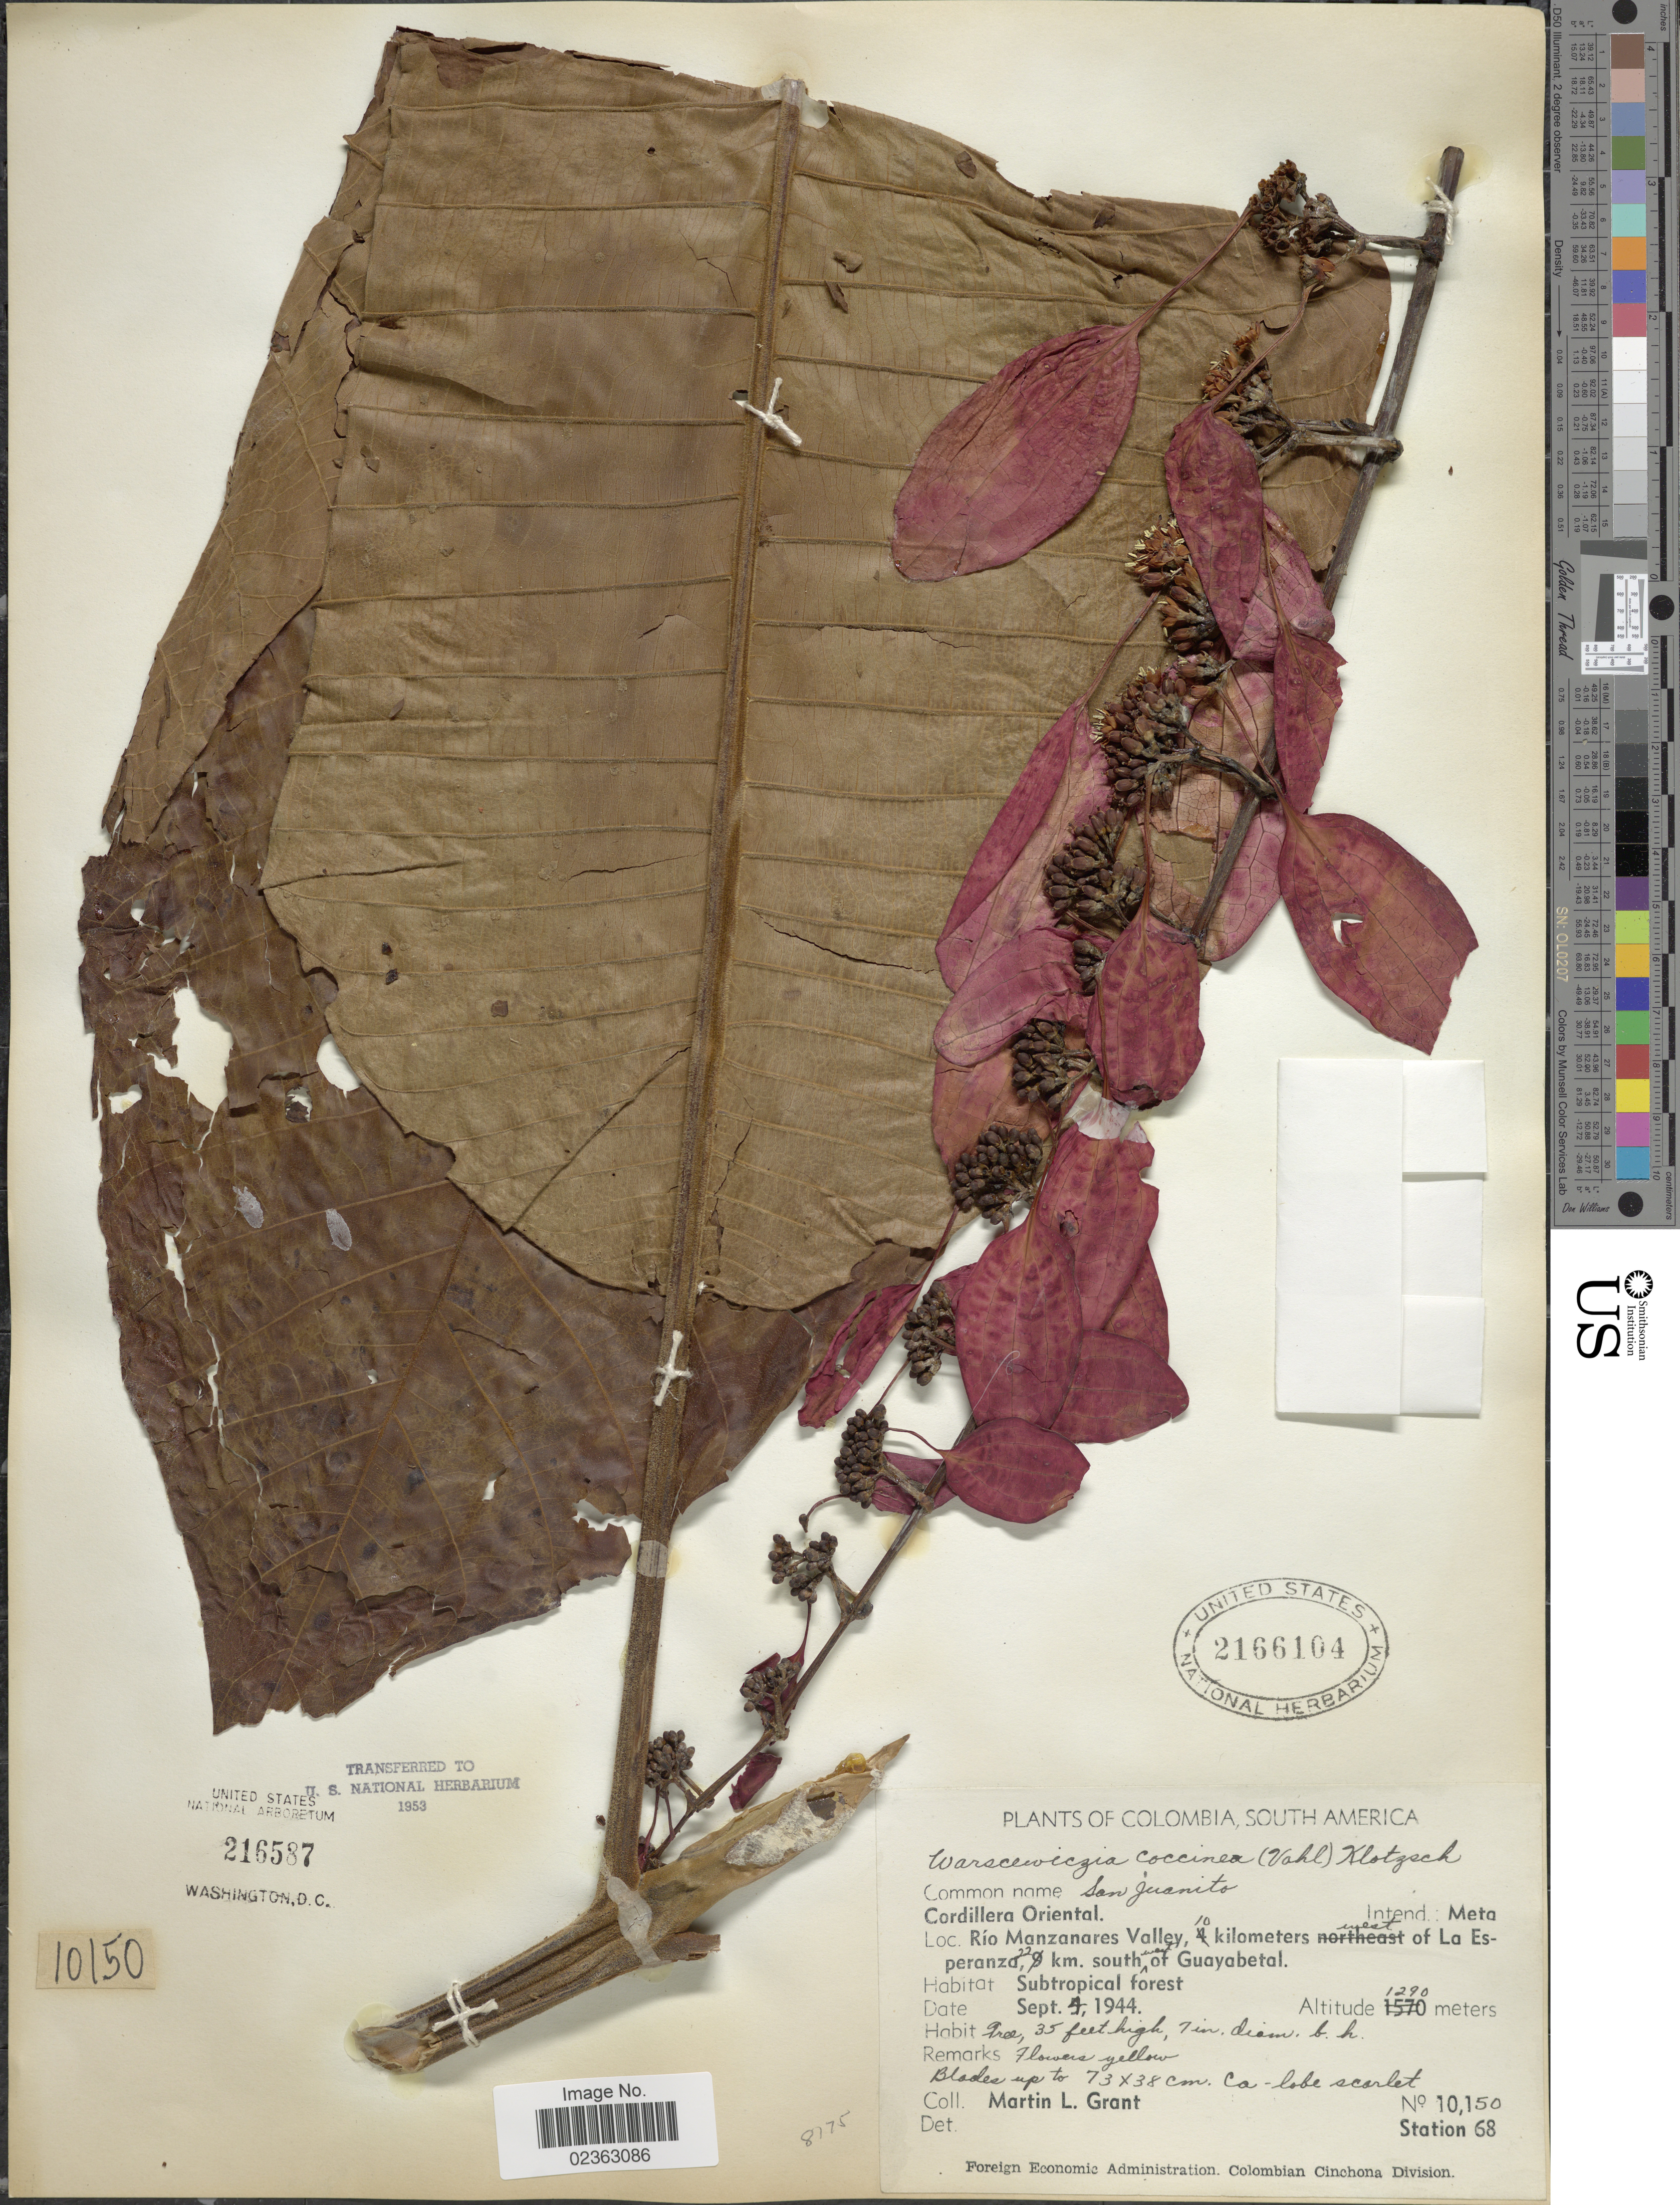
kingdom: Plantae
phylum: Tracheophyta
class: Magnoliopsida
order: Gentianales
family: Rubiaceae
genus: Warszewiczia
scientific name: Warszewiczia coccinea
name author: (Vahl) Klotzsch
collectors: M. L. Grant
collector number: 10150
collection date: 1944-09-04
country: Colombia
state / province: Meta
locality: Cordillera Oriental, Rio Manzanares Valley, 10 kilometers west of La Esperanza, 22 km. south west of Guayabetal, subtropical forest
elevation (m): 1290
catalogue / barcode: US 2166104